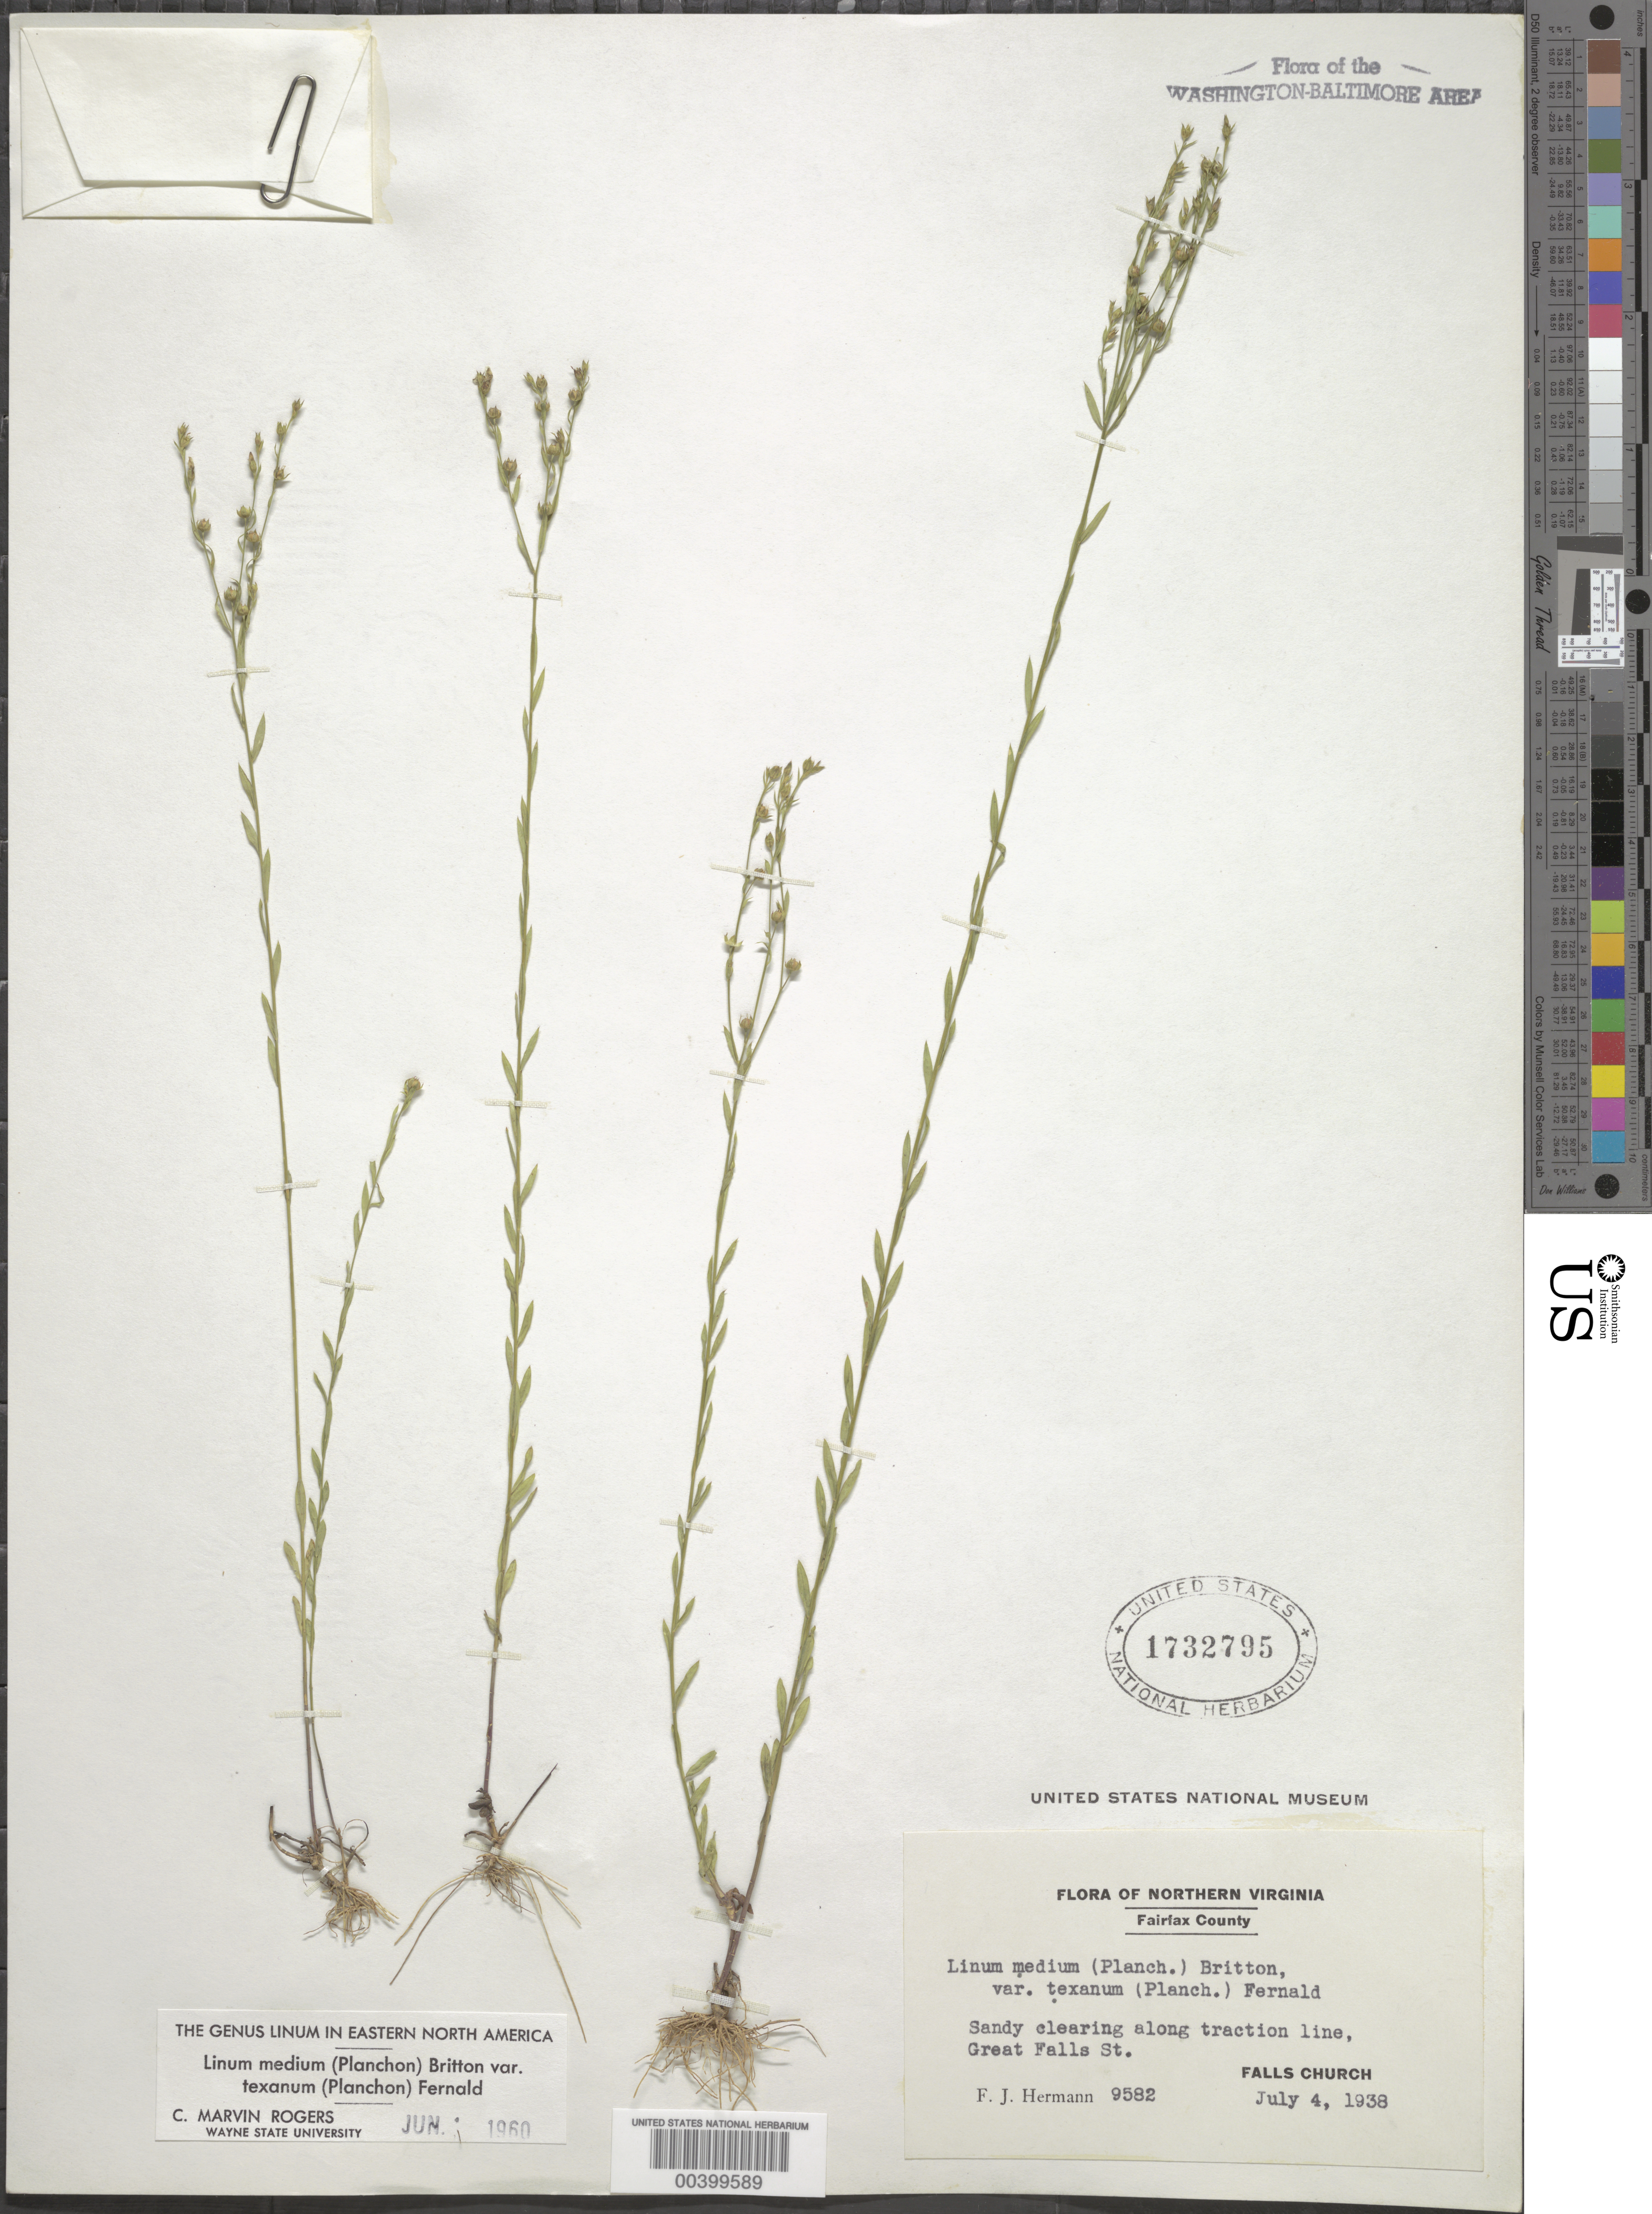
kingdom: Plantae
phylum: Tracheophyta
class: Magnoliopsida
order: Malpighiales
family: Linaceae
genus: Linum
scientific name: Linum medium var. texanum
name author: (Planch.) Fernald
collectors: F. J. Hermann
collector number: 9582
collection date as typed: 04 Jul 1938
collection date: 1938-07-04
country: United States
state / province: Virginia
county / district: Fairfax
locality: Great Falls St., Falls Church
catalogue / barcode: US 1732795